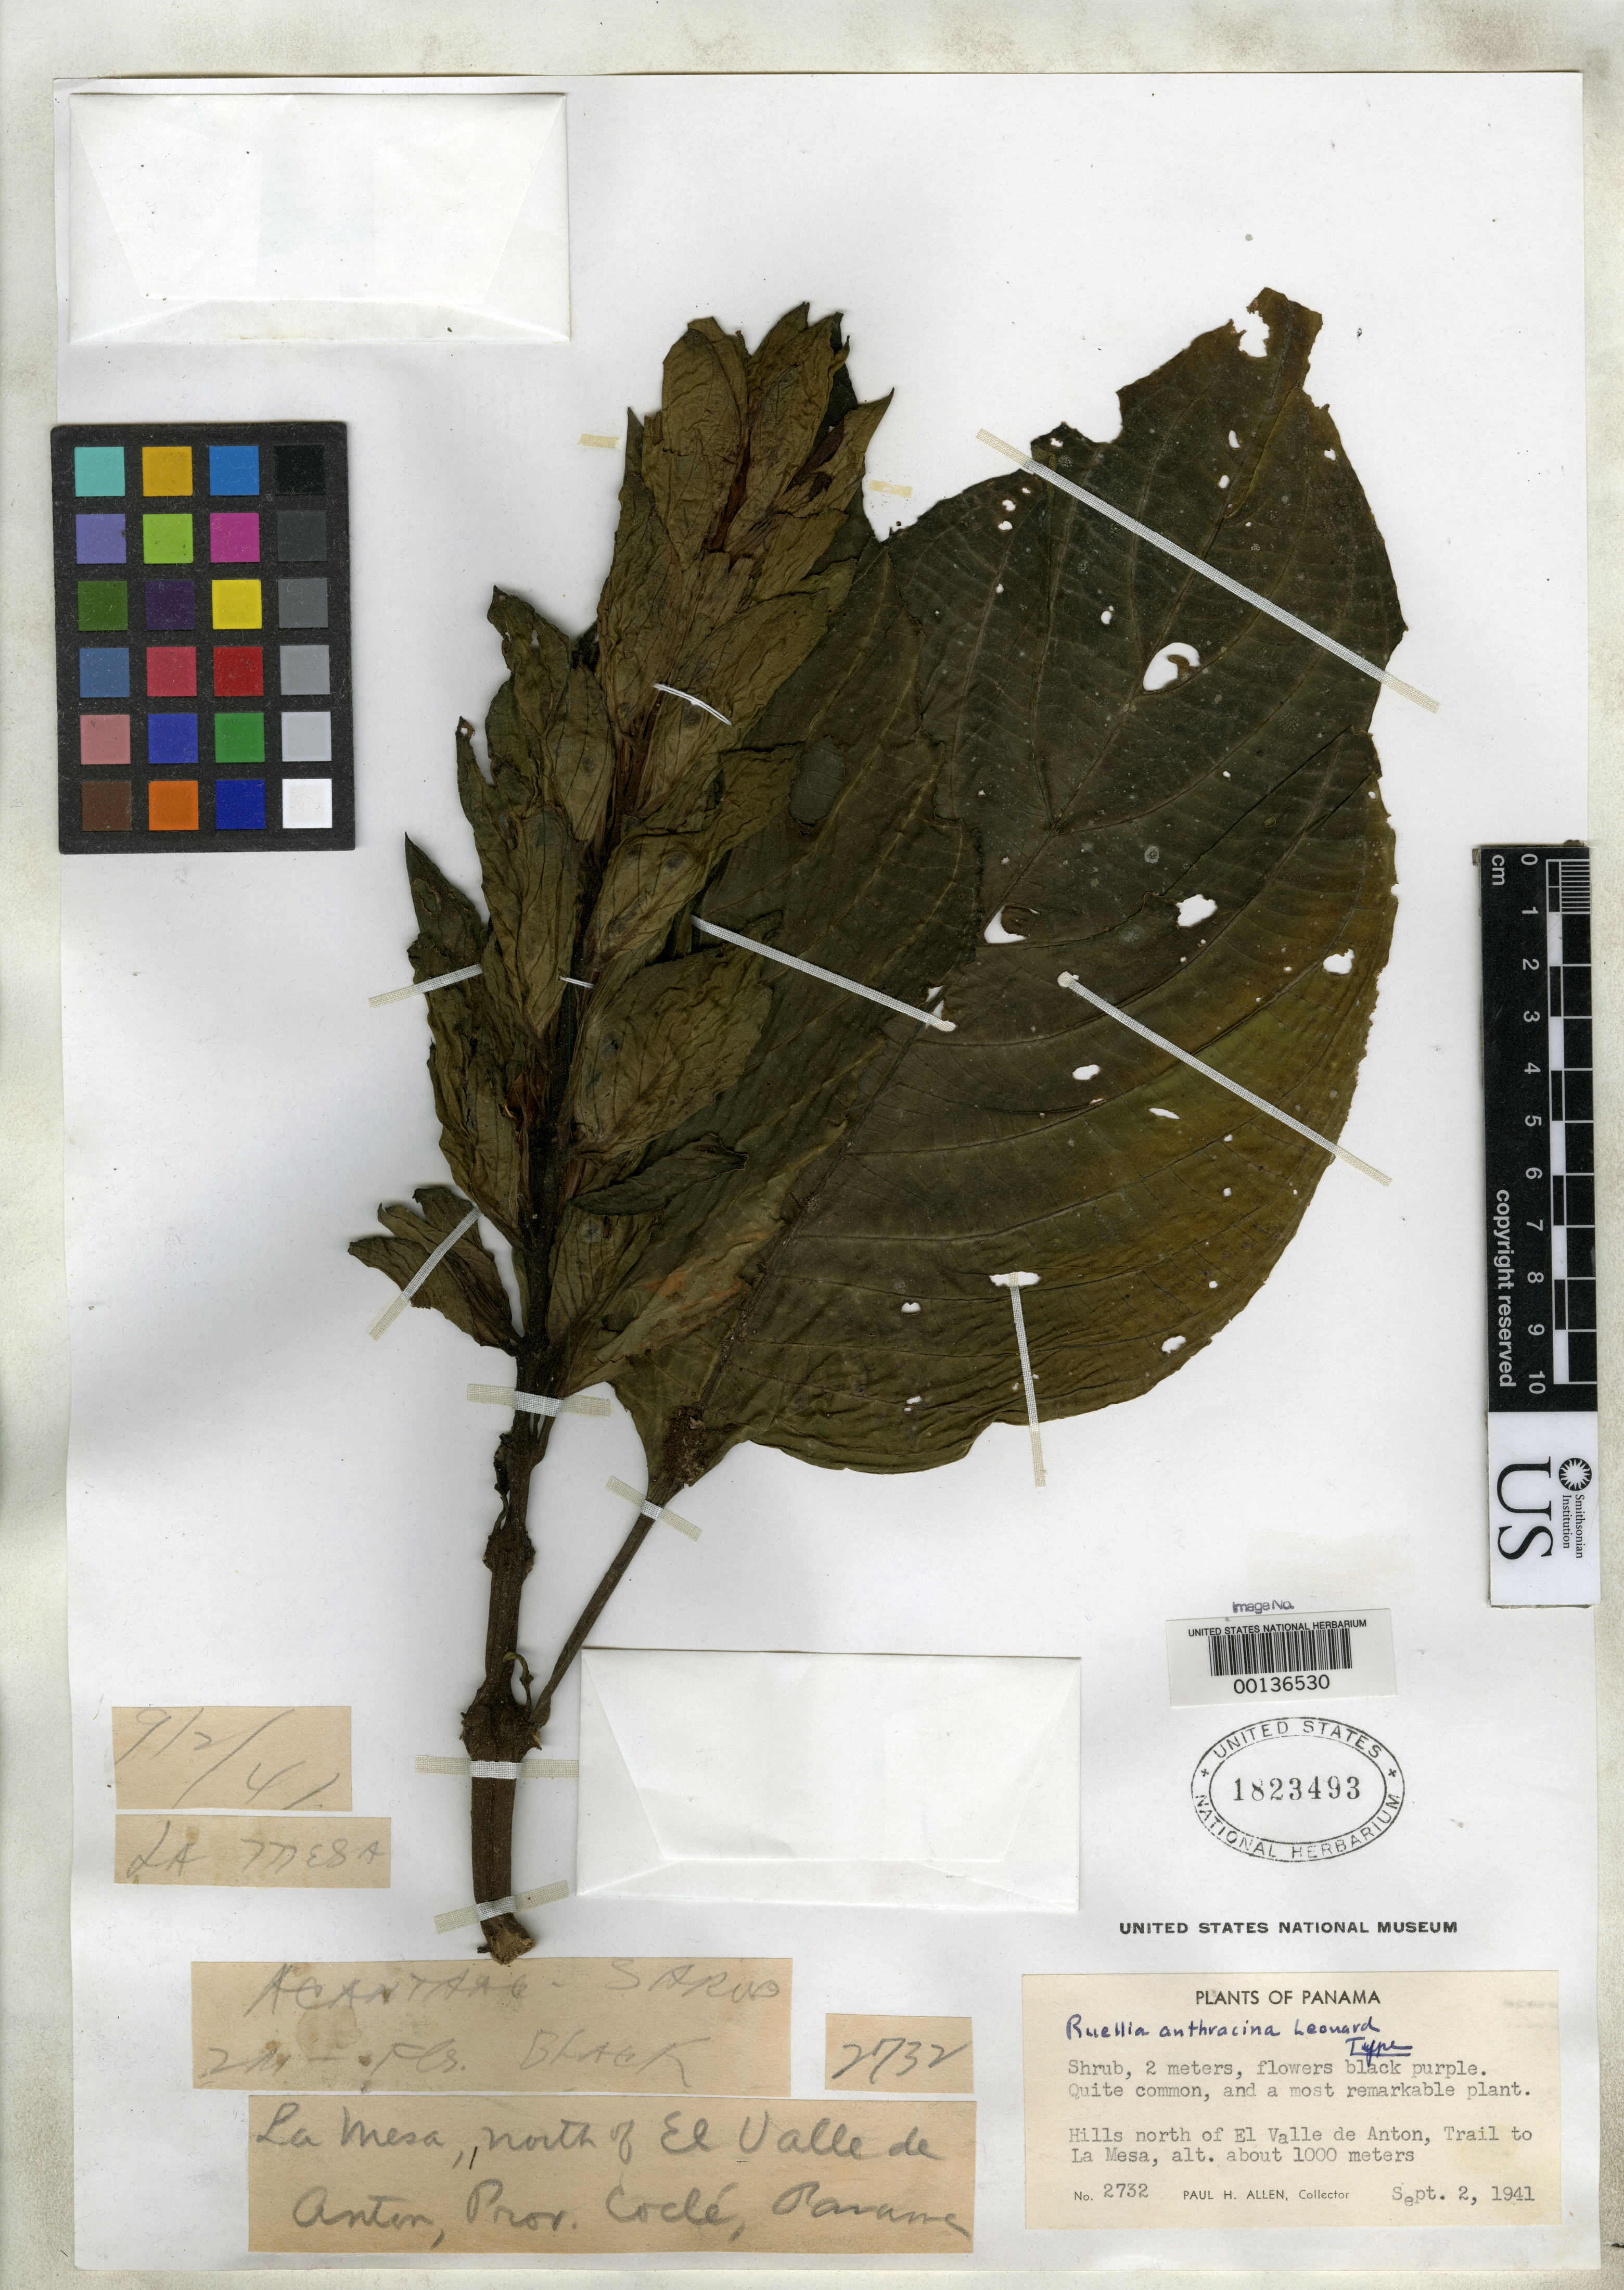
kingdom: Plantae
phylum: Tracheophyta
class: Magnoliopsida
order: Lamiales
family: Acanthaceae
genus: Ruellia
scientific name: Ruellia anthracina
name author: Leonard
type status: Holotype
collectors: P. H. Allen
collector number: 2732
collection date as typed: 02 Sep 1941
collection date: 1941-09-02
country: Panama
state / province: Coclé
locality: Trail to La Mesa, north of el Valle De Anton.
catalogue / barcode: US 1823493